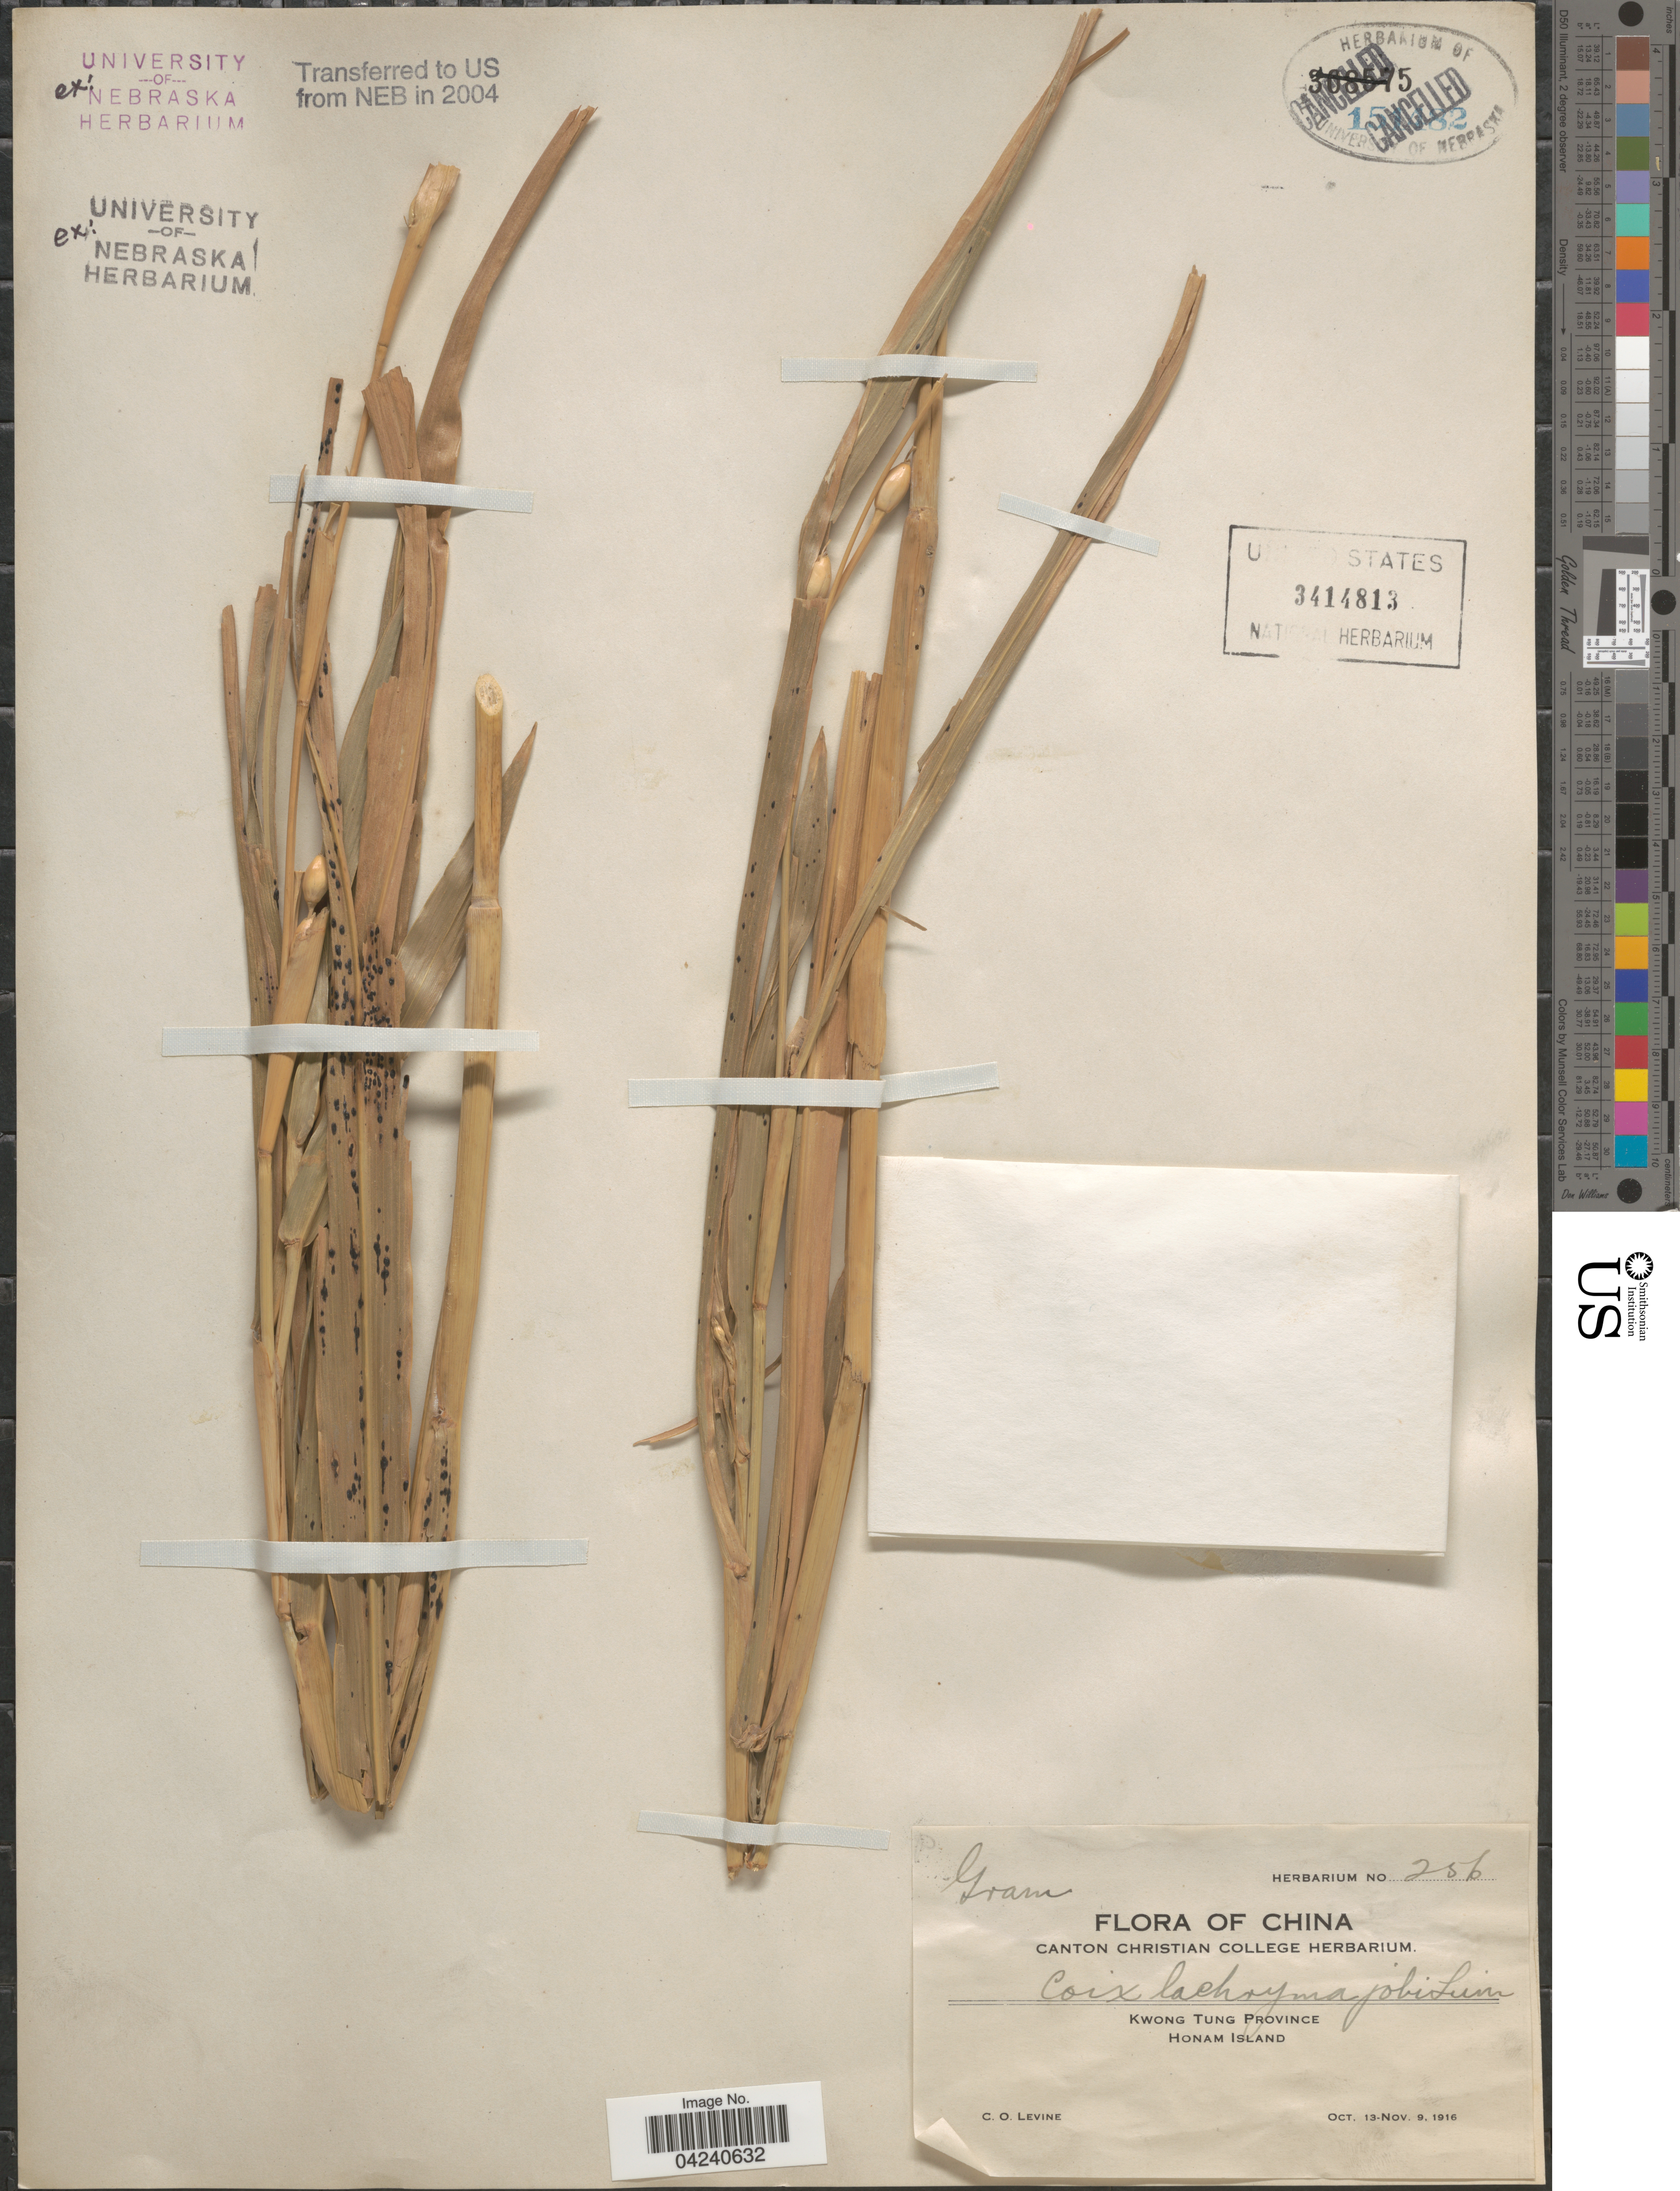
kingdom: Plantae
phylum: Tracheophyta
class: Liliopsida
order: Poales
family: Poaceae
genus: Coix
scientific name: Coix lacryma-jobi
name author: L.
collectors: C. O. Levine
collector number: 256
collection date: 1916-10-13/1916-11-09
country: China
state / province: Guangdong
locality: Kwong Tung Province. Honam Island.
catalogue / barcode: US 3414813